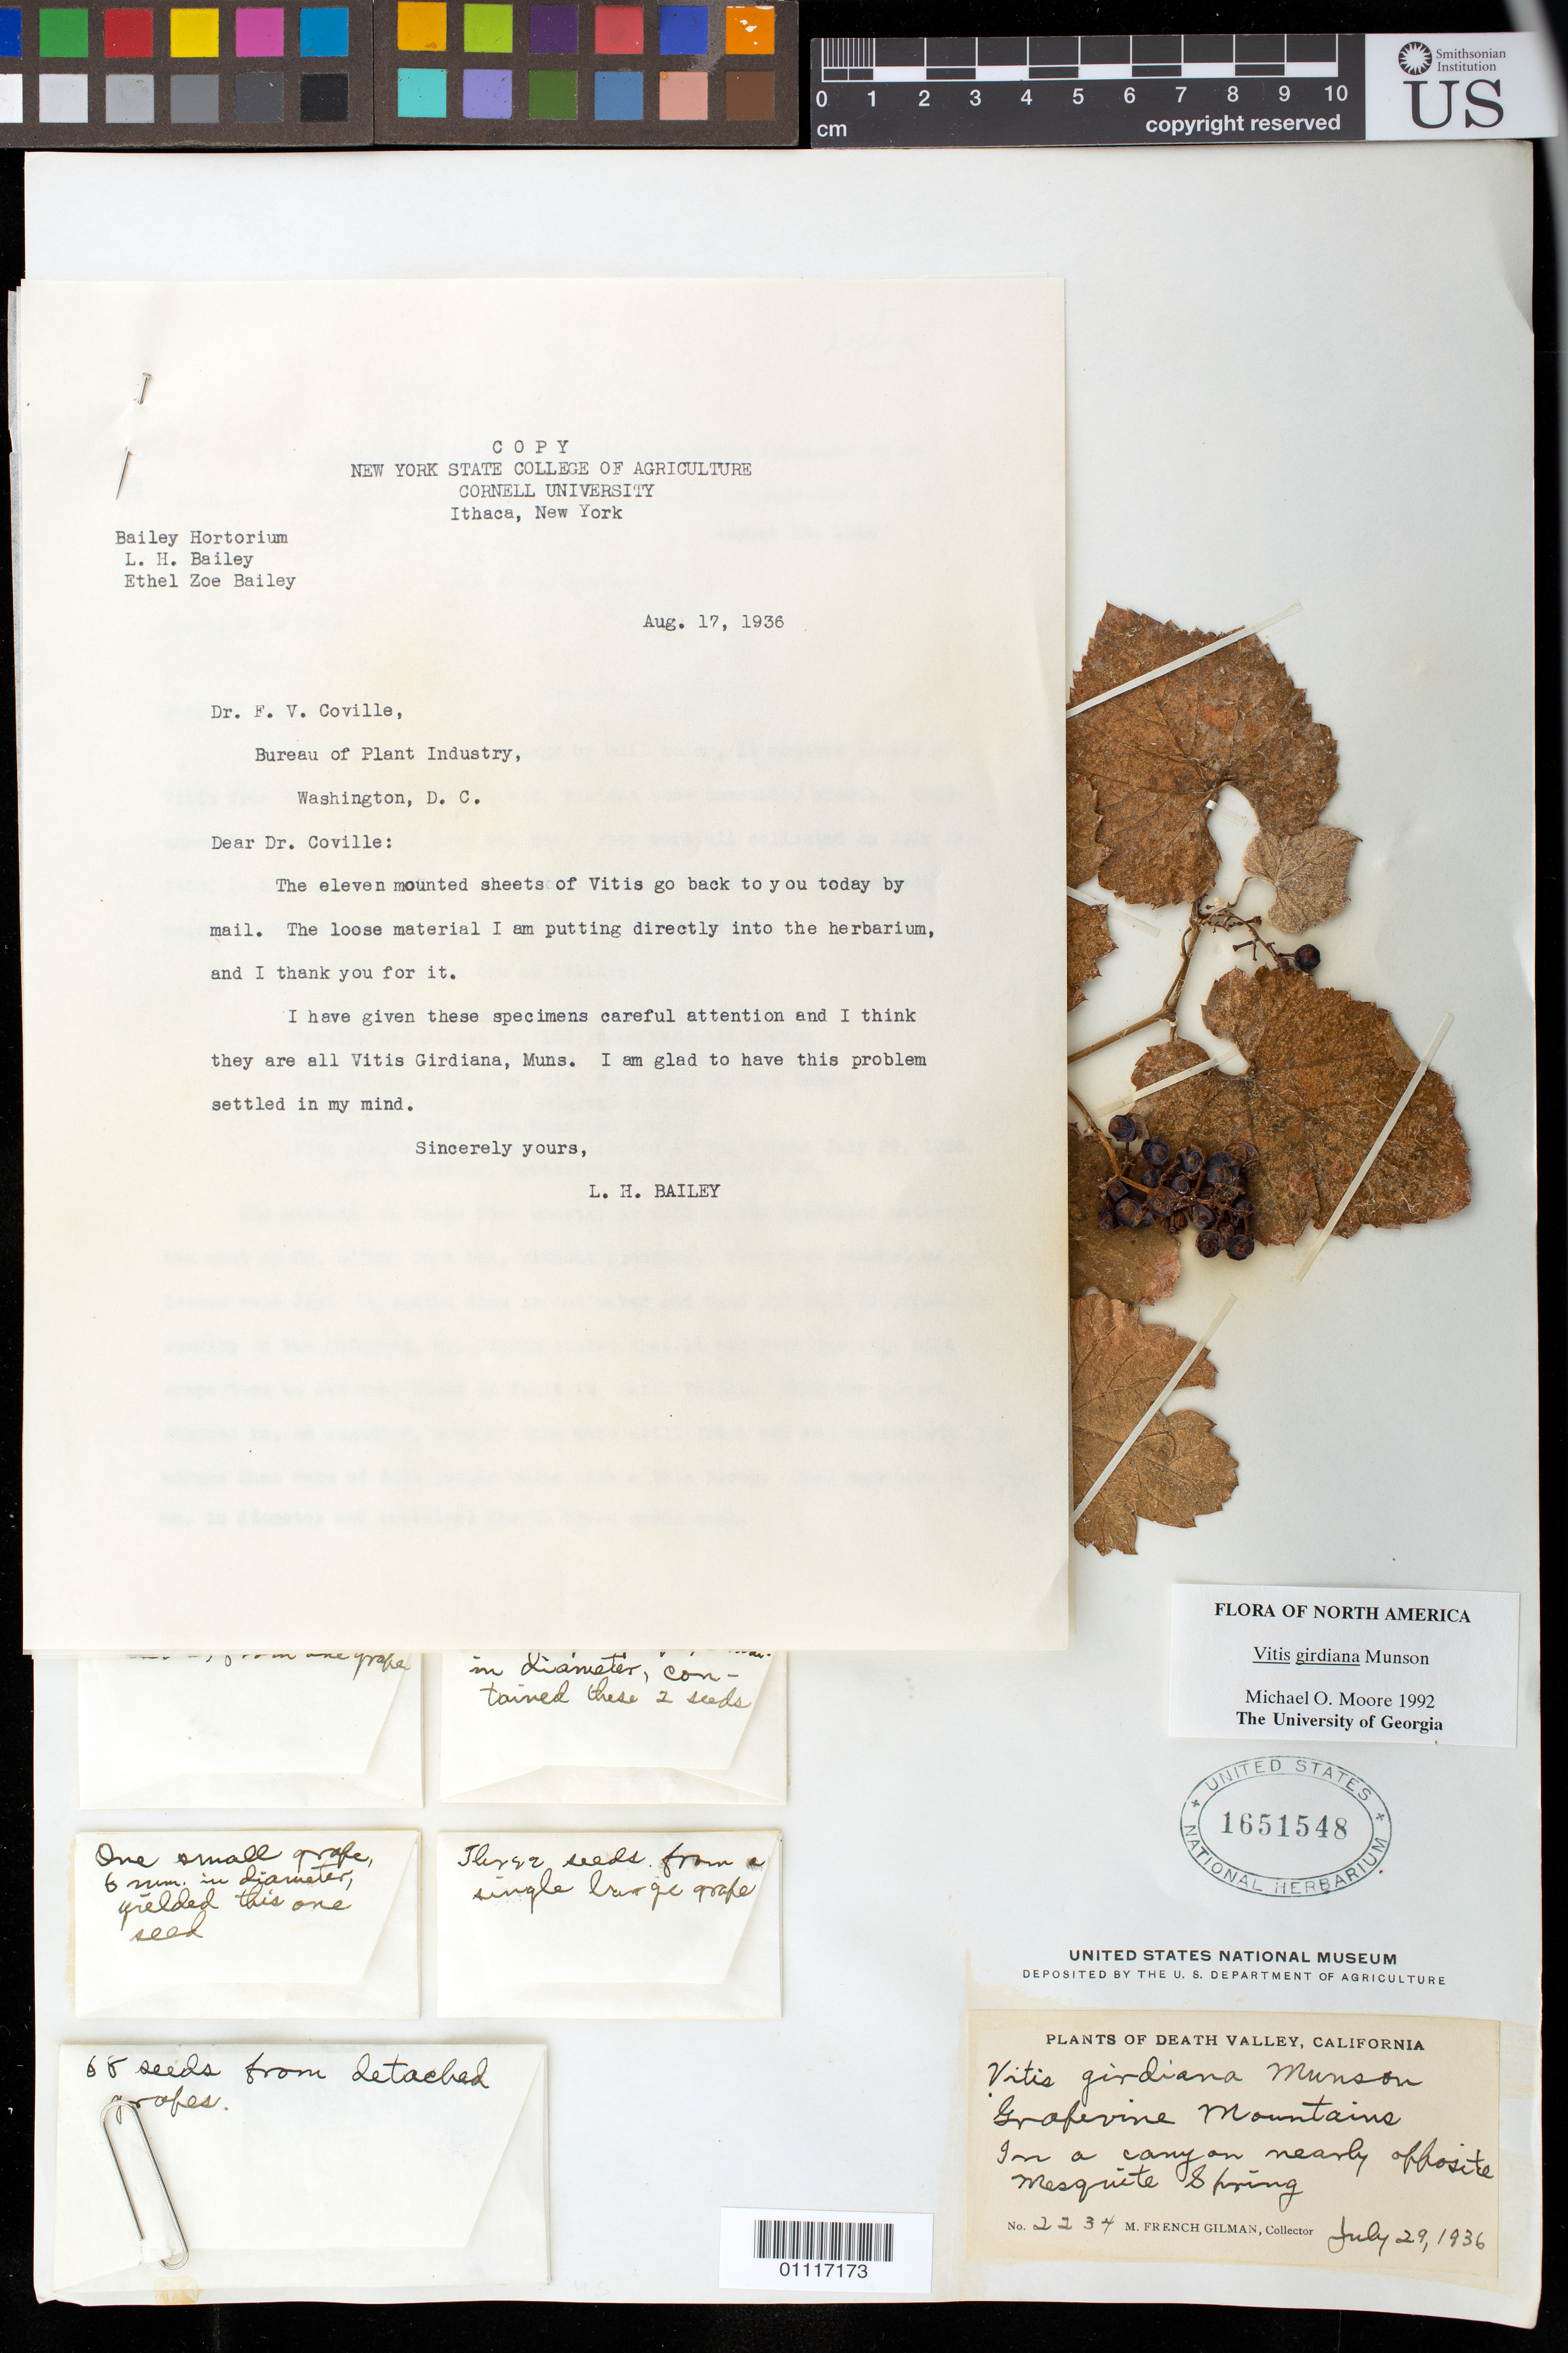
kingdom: Plantae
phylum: Tracheophyta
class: Magnoliopsida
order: Vitales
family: Vitaceae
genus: Vitis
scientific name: Vitis girdiana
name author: Munson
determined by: Moore, M. O.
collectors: M. F. Gilman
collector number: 2234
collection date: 1936-07-29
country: United States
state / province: California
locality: Grapevine Mountains, in a canyon nearly opposite Mesquite Spring.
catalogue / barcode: US 1651548